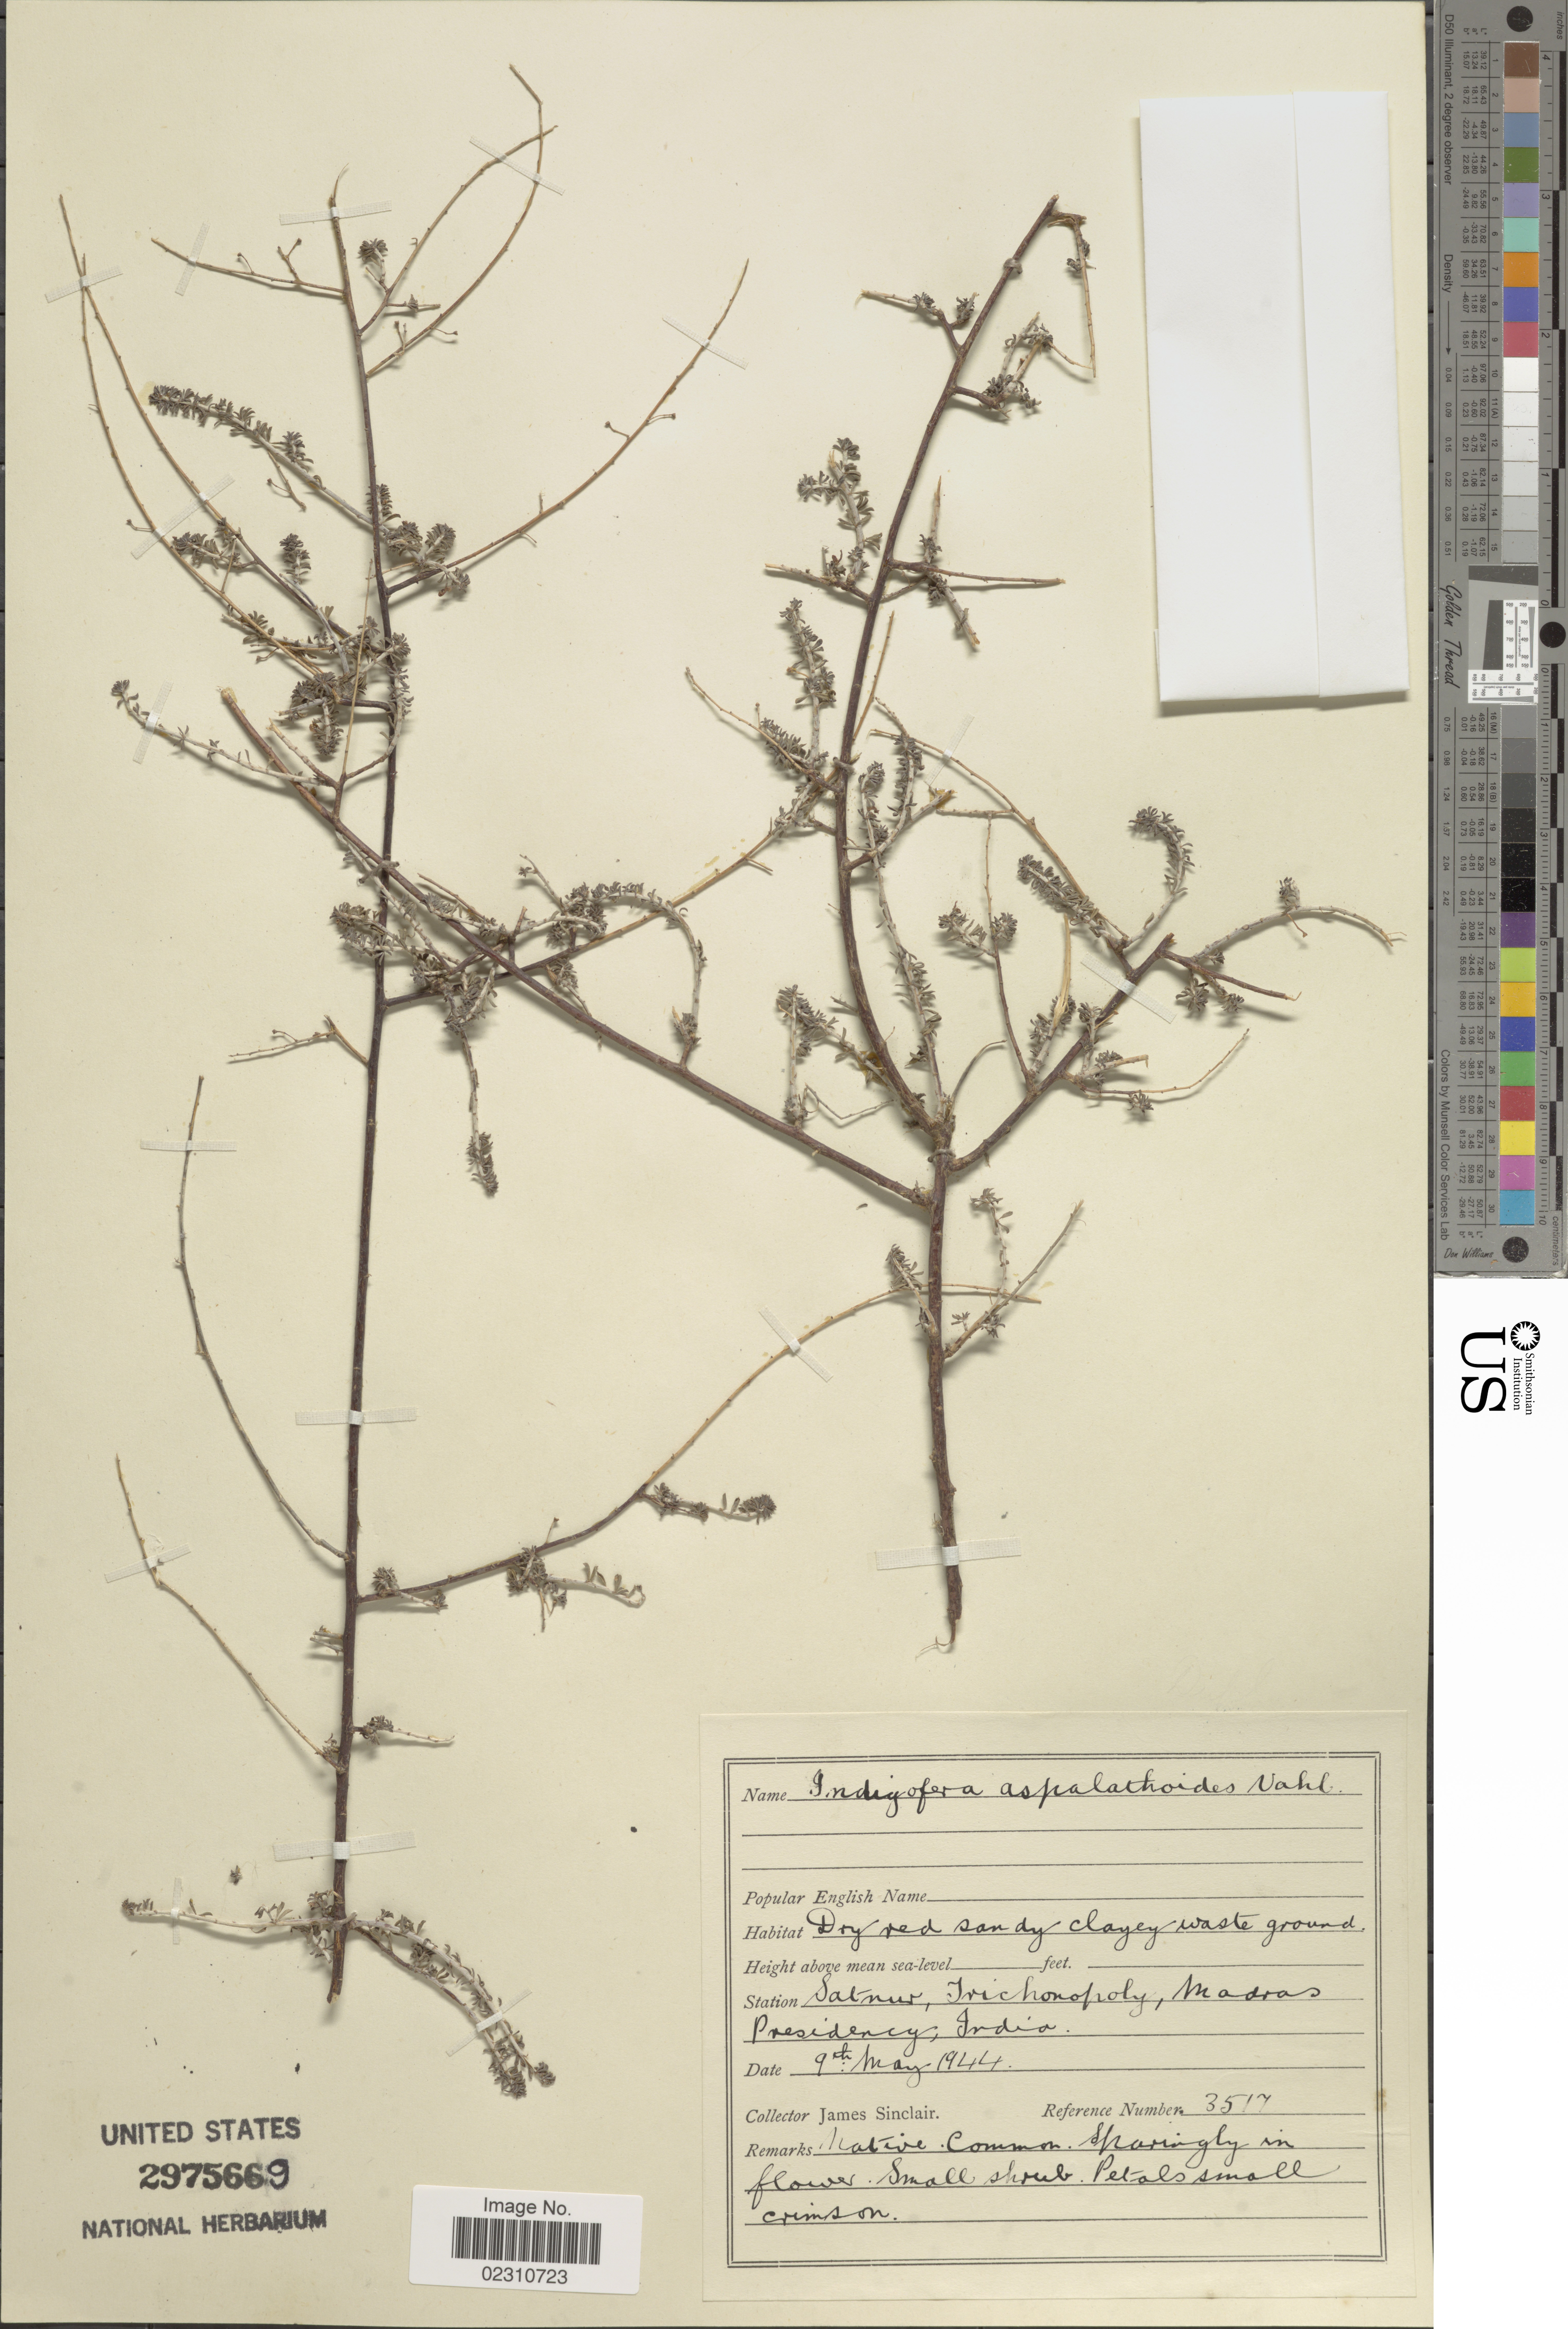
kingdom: Plantae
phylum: Tracheophyta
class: Magnoliopsida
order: Fabales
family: Fabaceae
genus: Indigofera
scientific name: Indigofera aspalathoides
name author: DC.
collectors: J. Sinclair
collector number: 3517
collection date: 1944-05-09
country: India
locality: Satnur, Irichonopoly, Madras Presidency , India.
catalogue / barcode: US 2975669